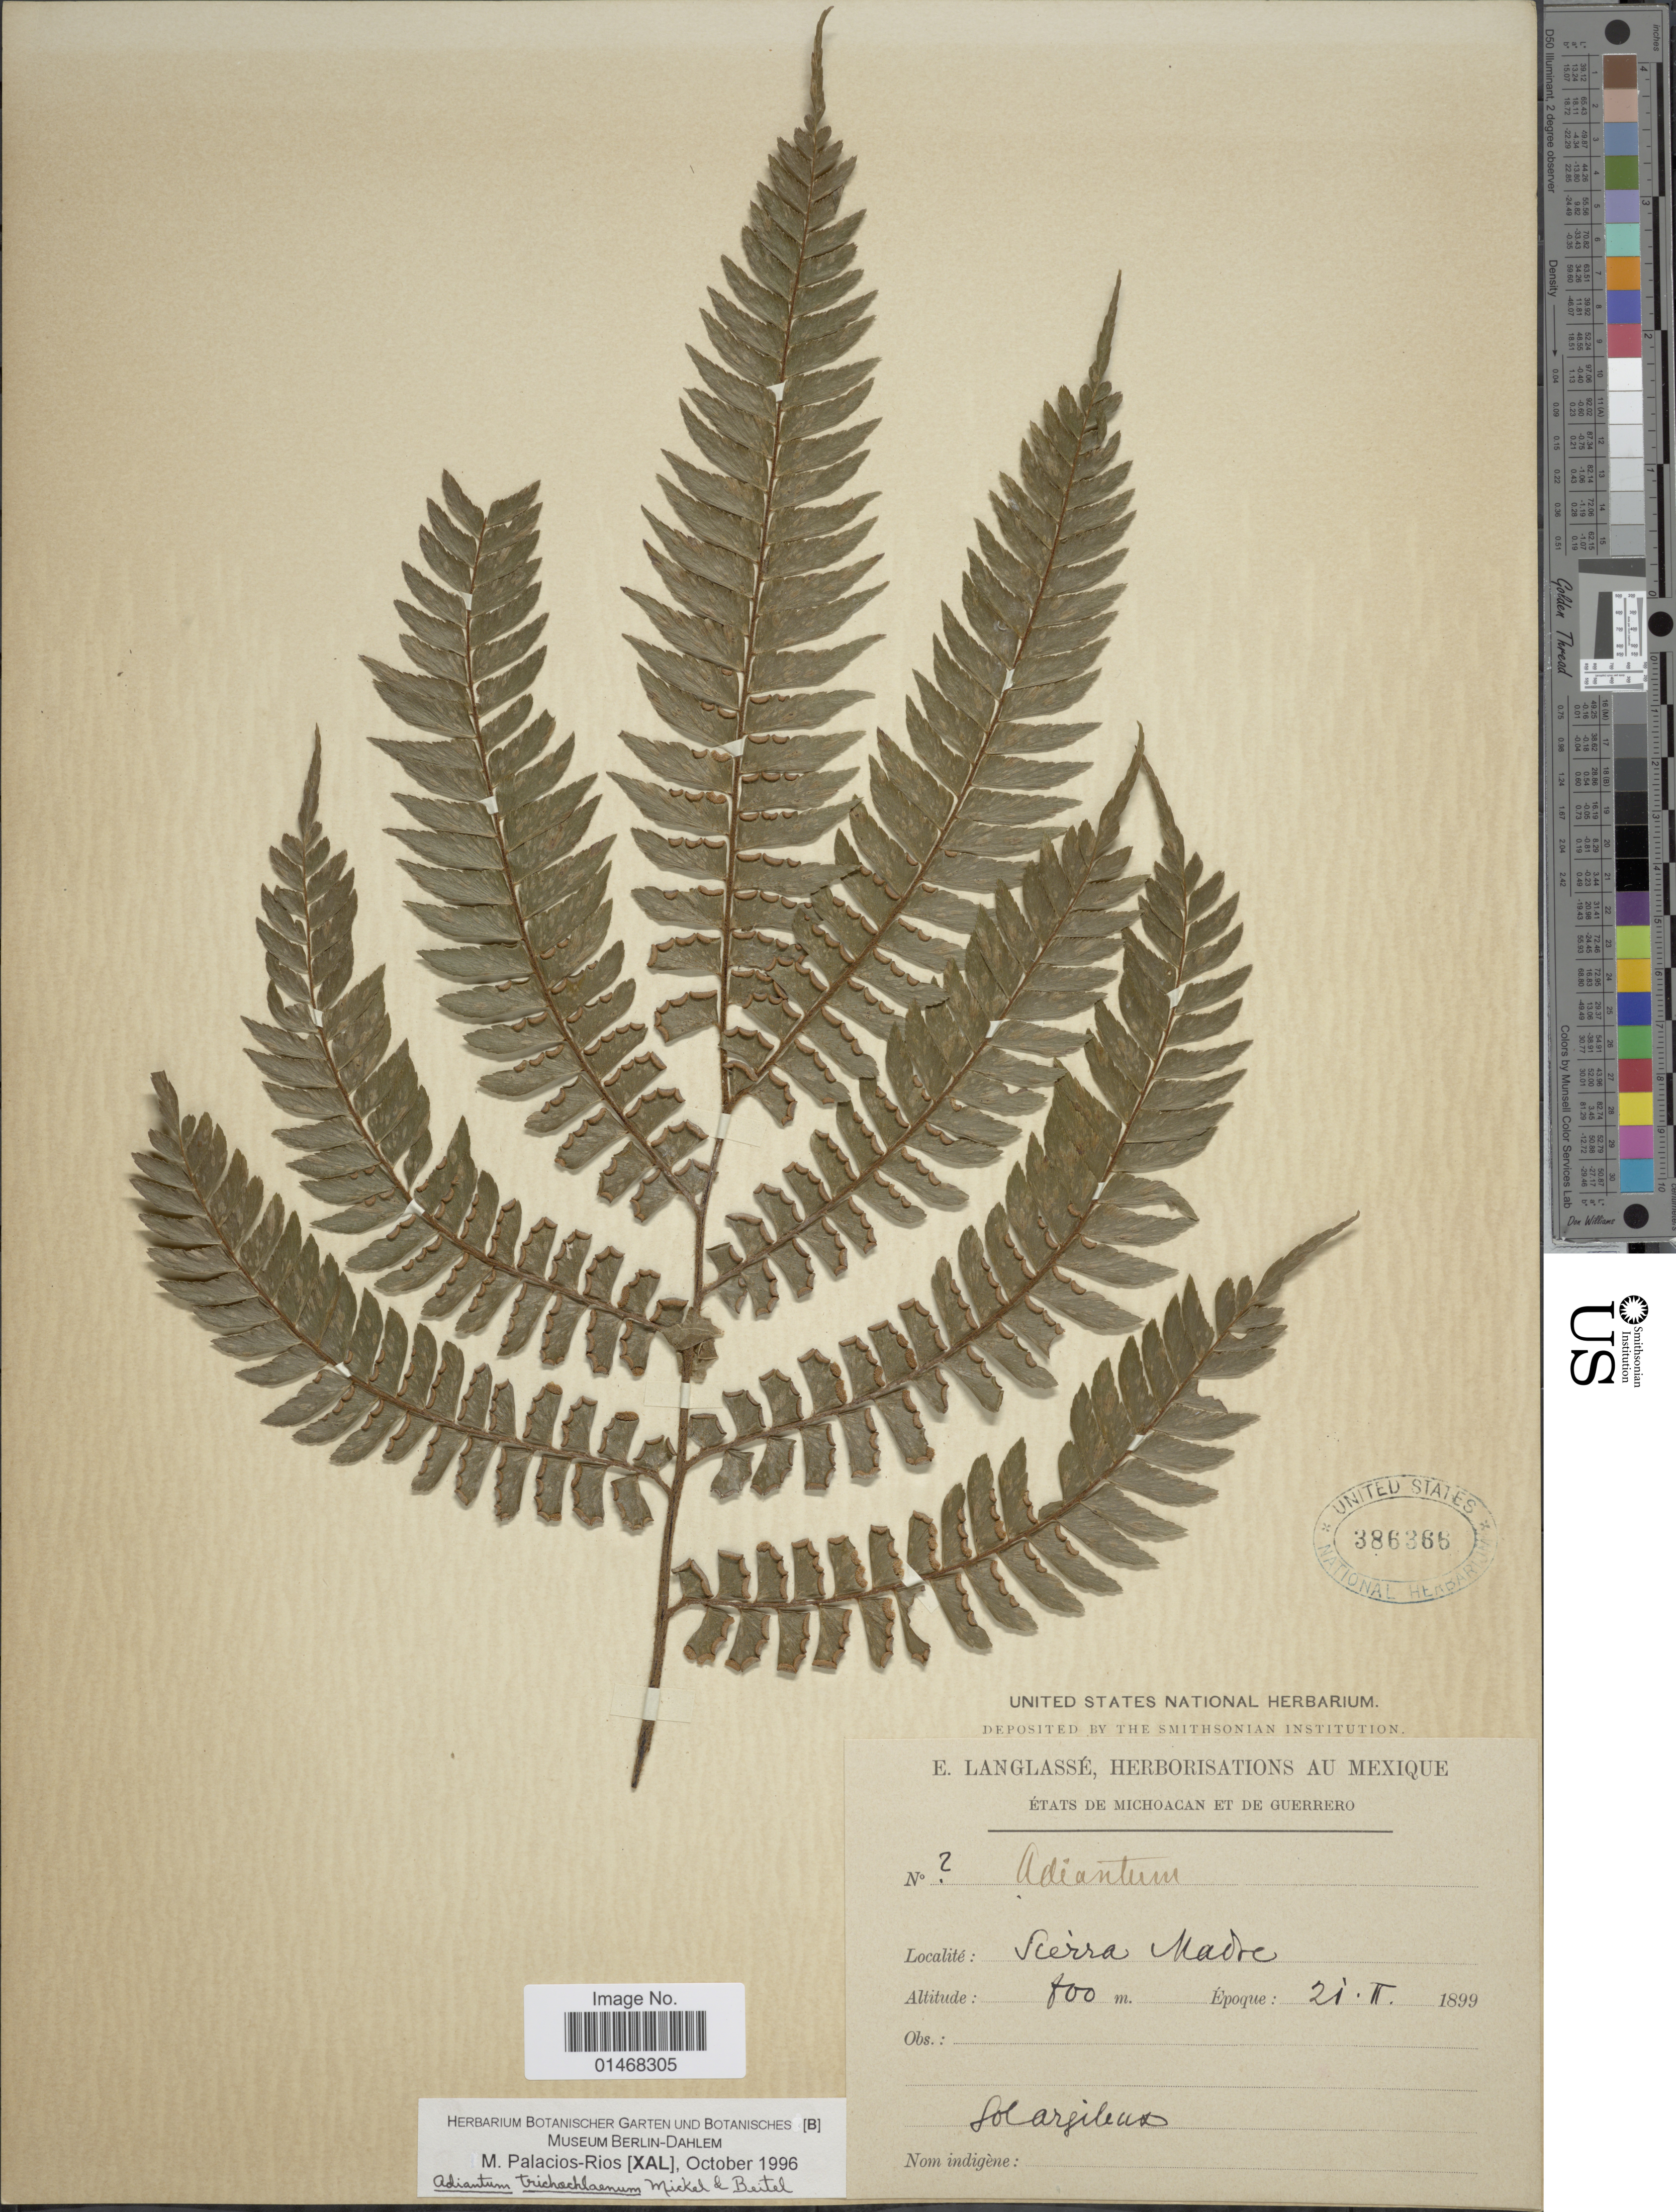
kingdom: Plantae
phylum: Tracheophyta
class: Polypodiopsida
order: Polypodiales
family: Pteridaceae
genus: Adiantum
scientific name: Adiantum trichochlaenum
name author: Mickel & Beitel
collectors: E. Langlassé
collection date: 1899-02-21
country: Mexico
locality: États de Michoacan et de Guerrero, Sierra Madre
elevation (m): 600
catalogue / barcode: US 386366